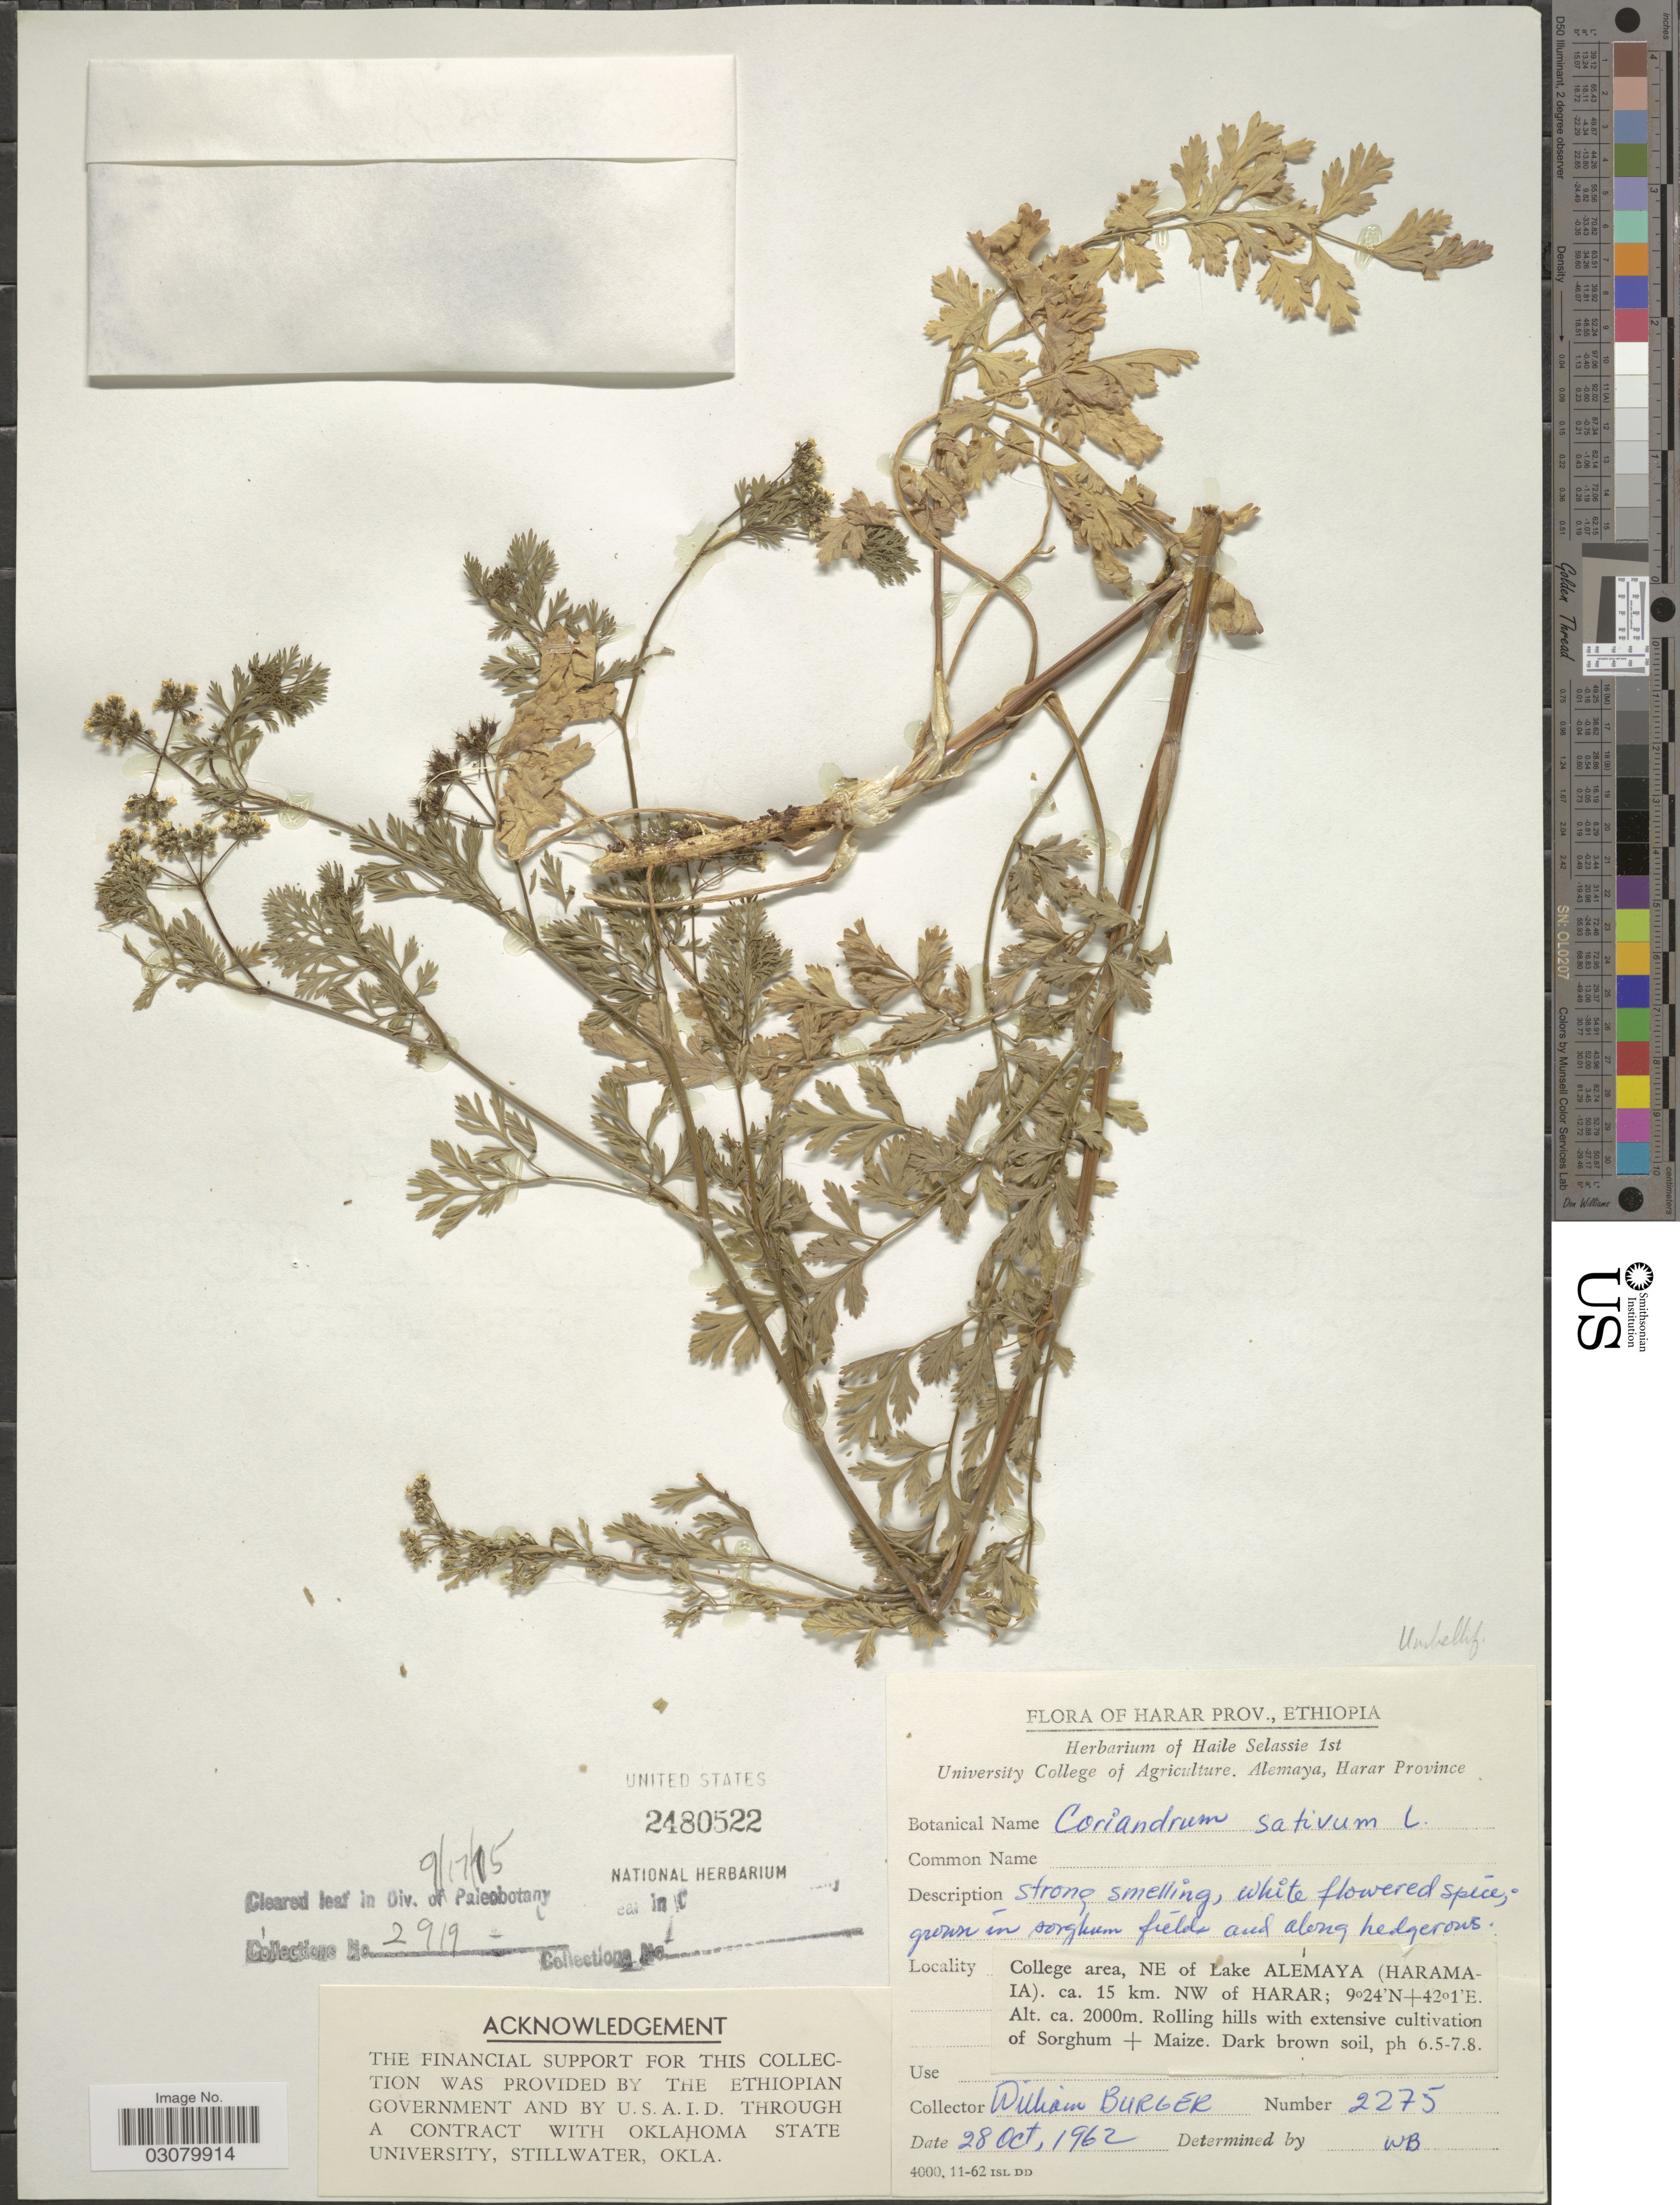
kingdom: Plantae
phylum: Tracheophyta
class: Magnoliopsida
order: Apiales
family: Apiaceae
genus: Coriandrum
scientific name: Coriandrum sativum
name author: L.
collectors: W. Burger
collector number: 2275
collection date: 1962-10-28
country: Ethiopia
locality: Harar Prov. College area, NE of Lake Alemaya (Haramaia). Ca. 15 km. NW of Harar.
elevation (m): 2000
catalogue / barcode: US 2480522